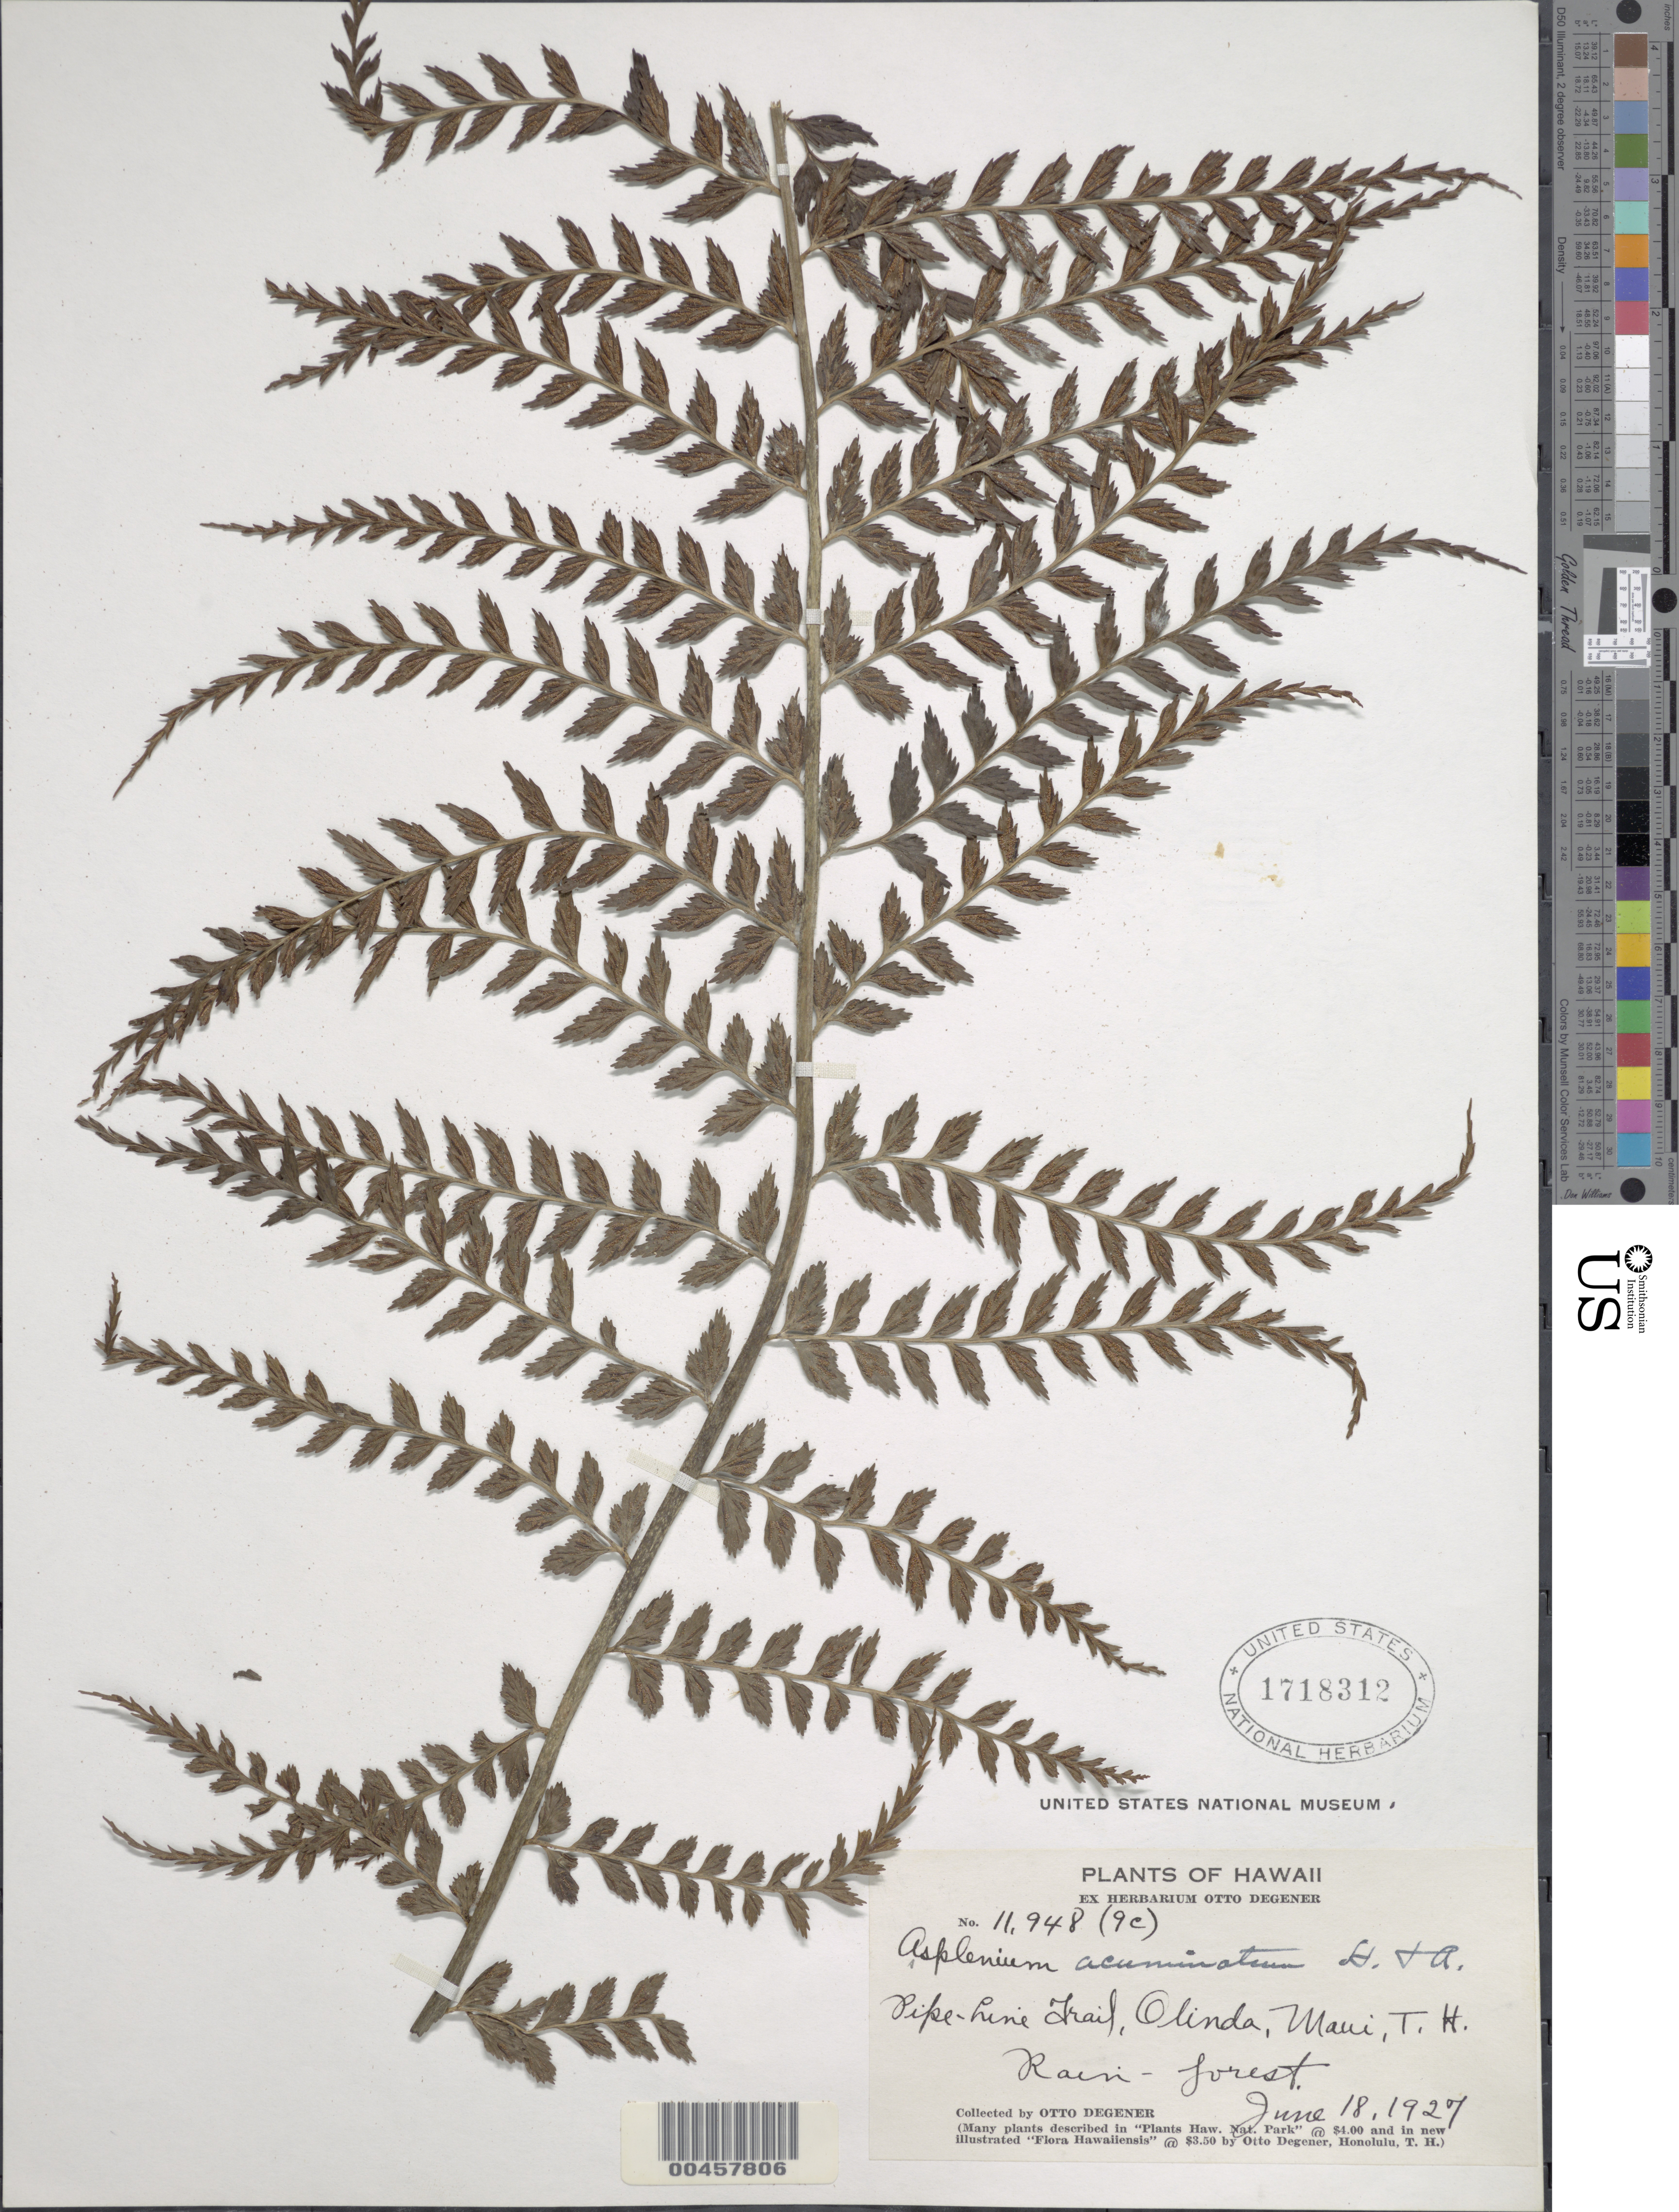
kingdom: Plantae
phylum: Tracheophyta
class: Polypodiopsida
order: Polypodiales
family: Aspleniaceae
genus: Asplenium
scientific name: Asplenium acuminatum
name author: Hook. & Arn.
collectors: O. Degener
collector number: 11948 (9c)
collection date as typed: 18 Jun 1927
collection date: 1927-06-18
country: United States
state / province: Hawaii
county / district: Maui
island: Maui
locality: Pipe-Line Trail, Olinda, Maui, T.H.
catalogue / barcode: US 1718312